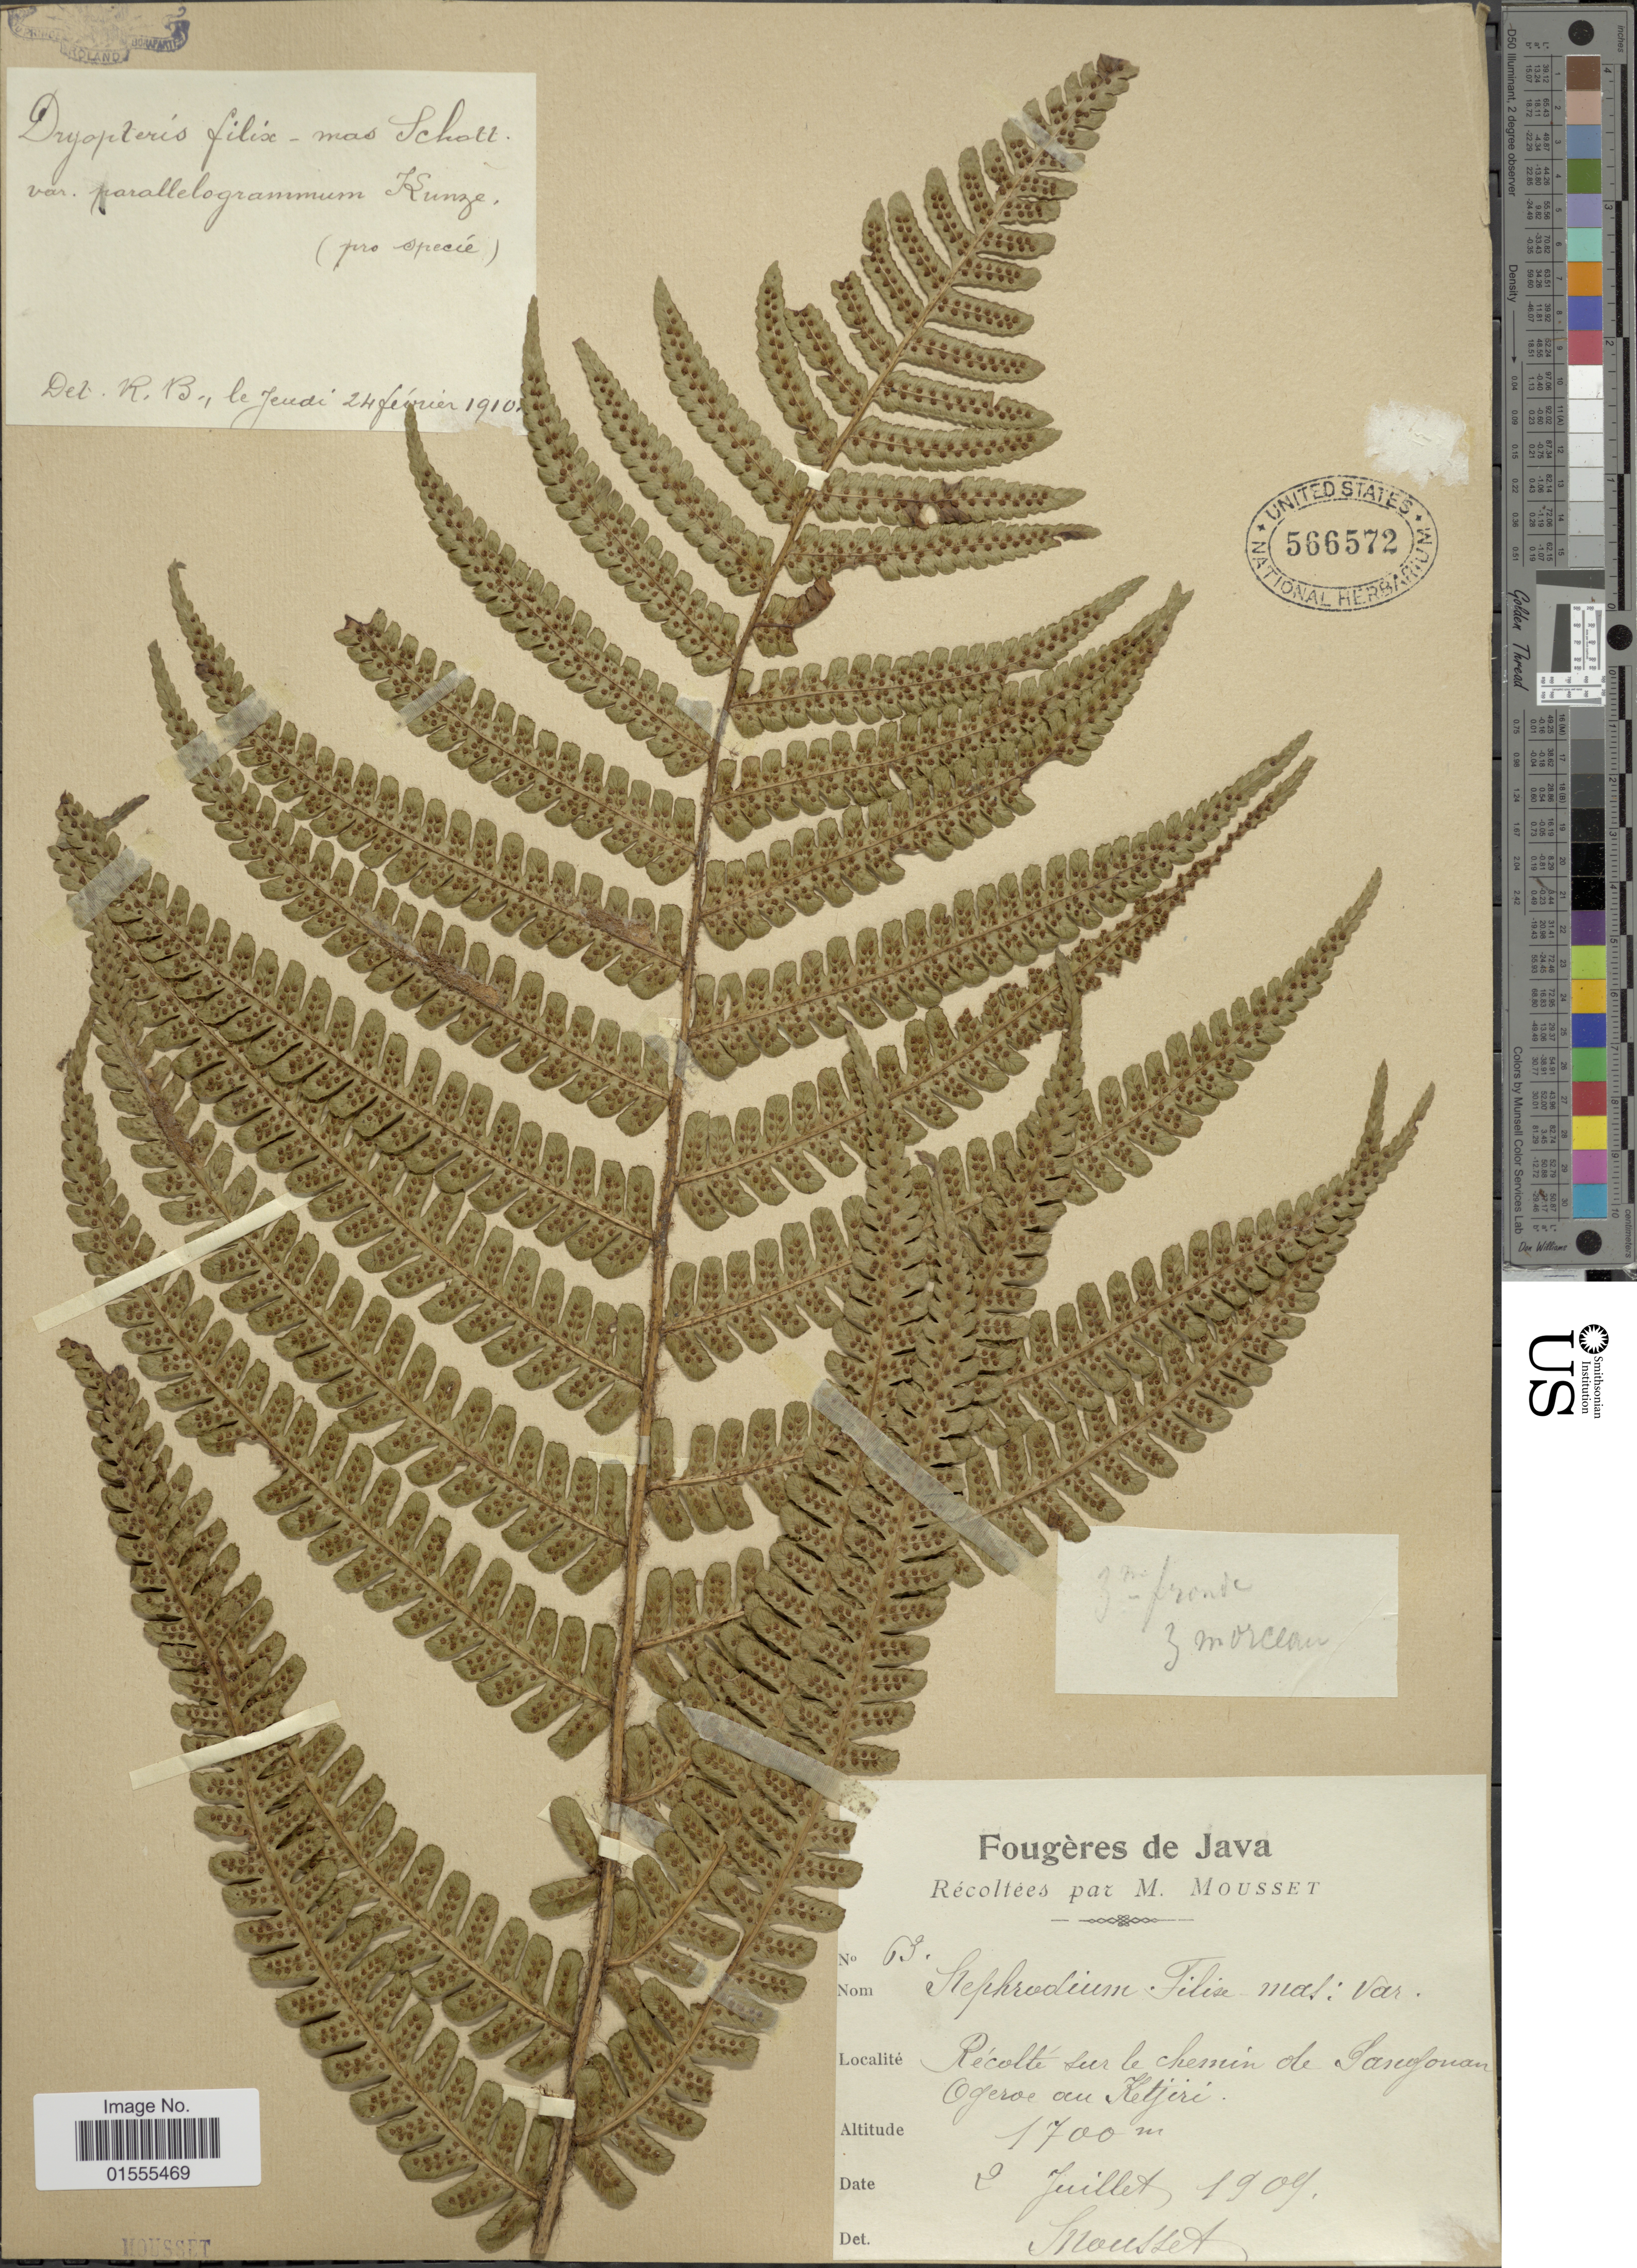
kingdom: Plantae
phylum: Tracheophyta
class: Polypodiopsida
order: Polypodiales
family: Dryopteridaceae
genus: Dryopteris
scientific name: Dryopteris wallichiana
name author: (Spreng.) Hyl.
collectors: Mousset, --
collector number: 63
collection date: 1909-07-02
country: Indonesia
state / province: Java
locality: Recolte dur le chemin de Sangouan Ogeroe an Ketjiri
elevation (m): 1700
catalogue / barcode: US 566572